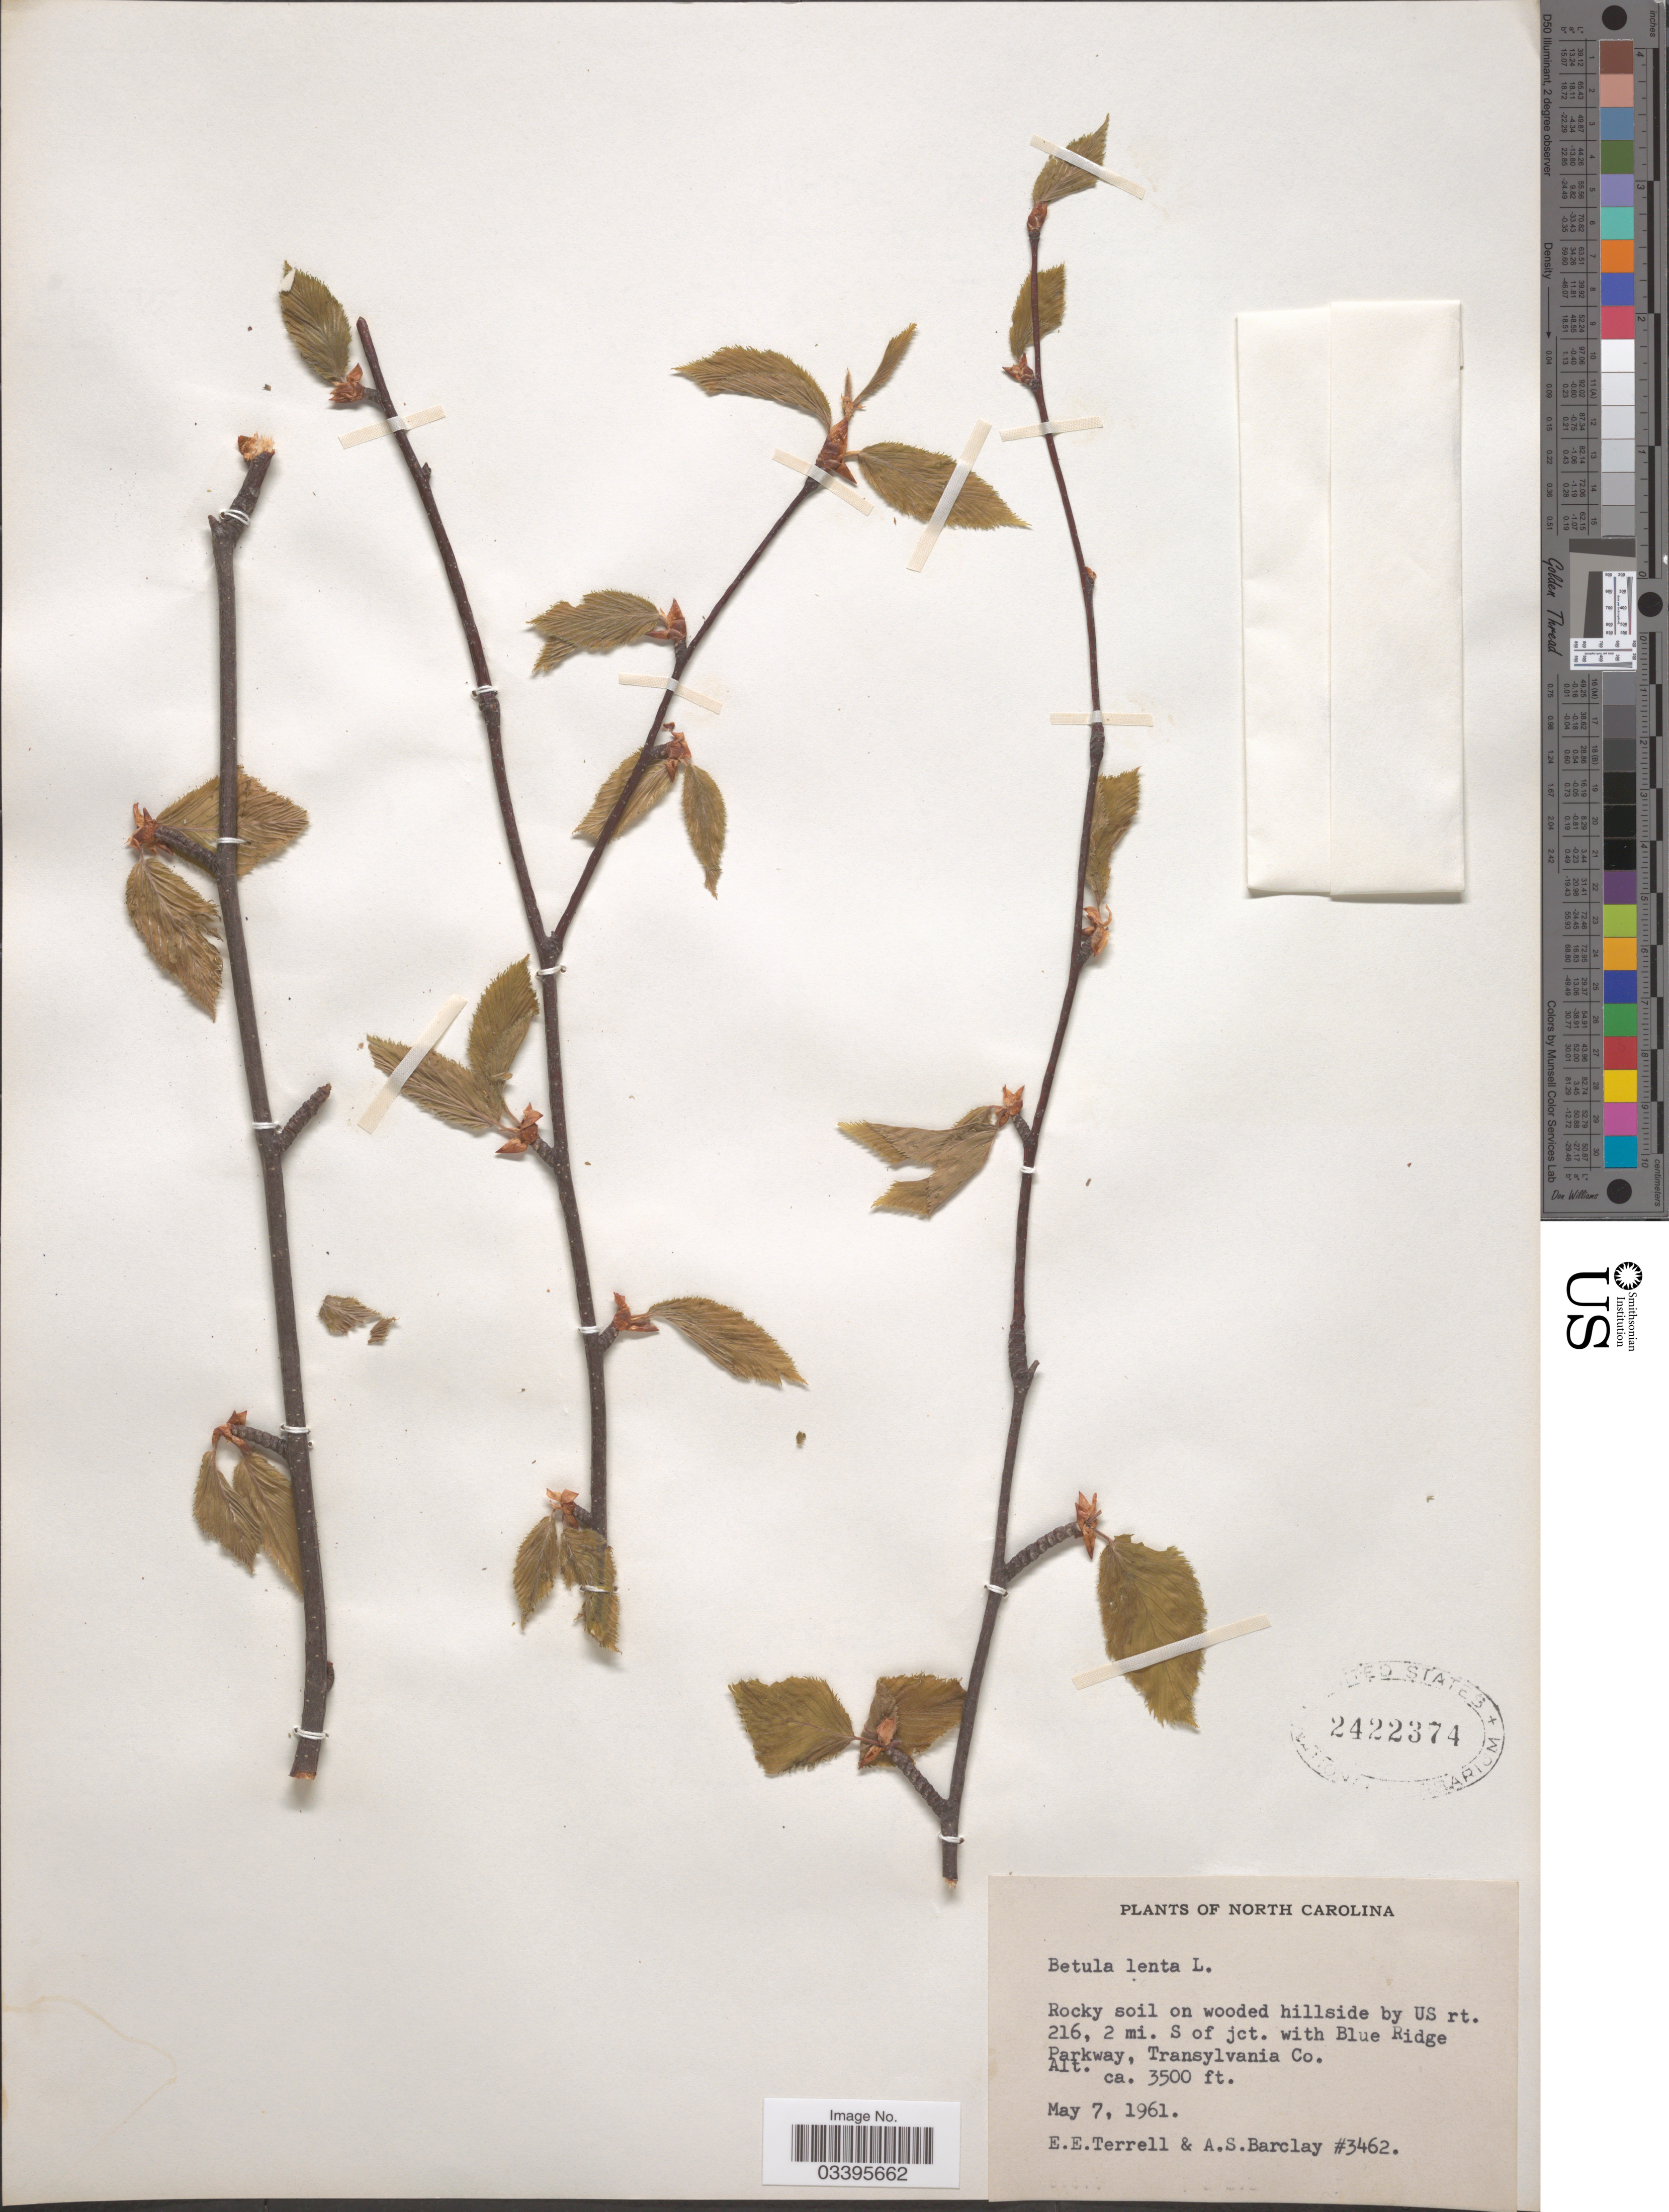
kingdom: Plantae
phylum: Tracheophyta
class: Magnoliopsida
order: Fagales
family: Betulaceae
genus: Betula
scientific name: Betula lenta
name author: L.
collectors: E. E. Terrell & A. S. Barclay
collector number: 3462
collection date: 1961-05-07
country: United States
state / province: North Carolina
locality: Rocky soil on wooded hillside by US rt. 216, 2 mi. S of jct. with Blue Ridge Parkway, Transylvania Co.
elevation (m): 1067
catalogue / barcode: US 2422374